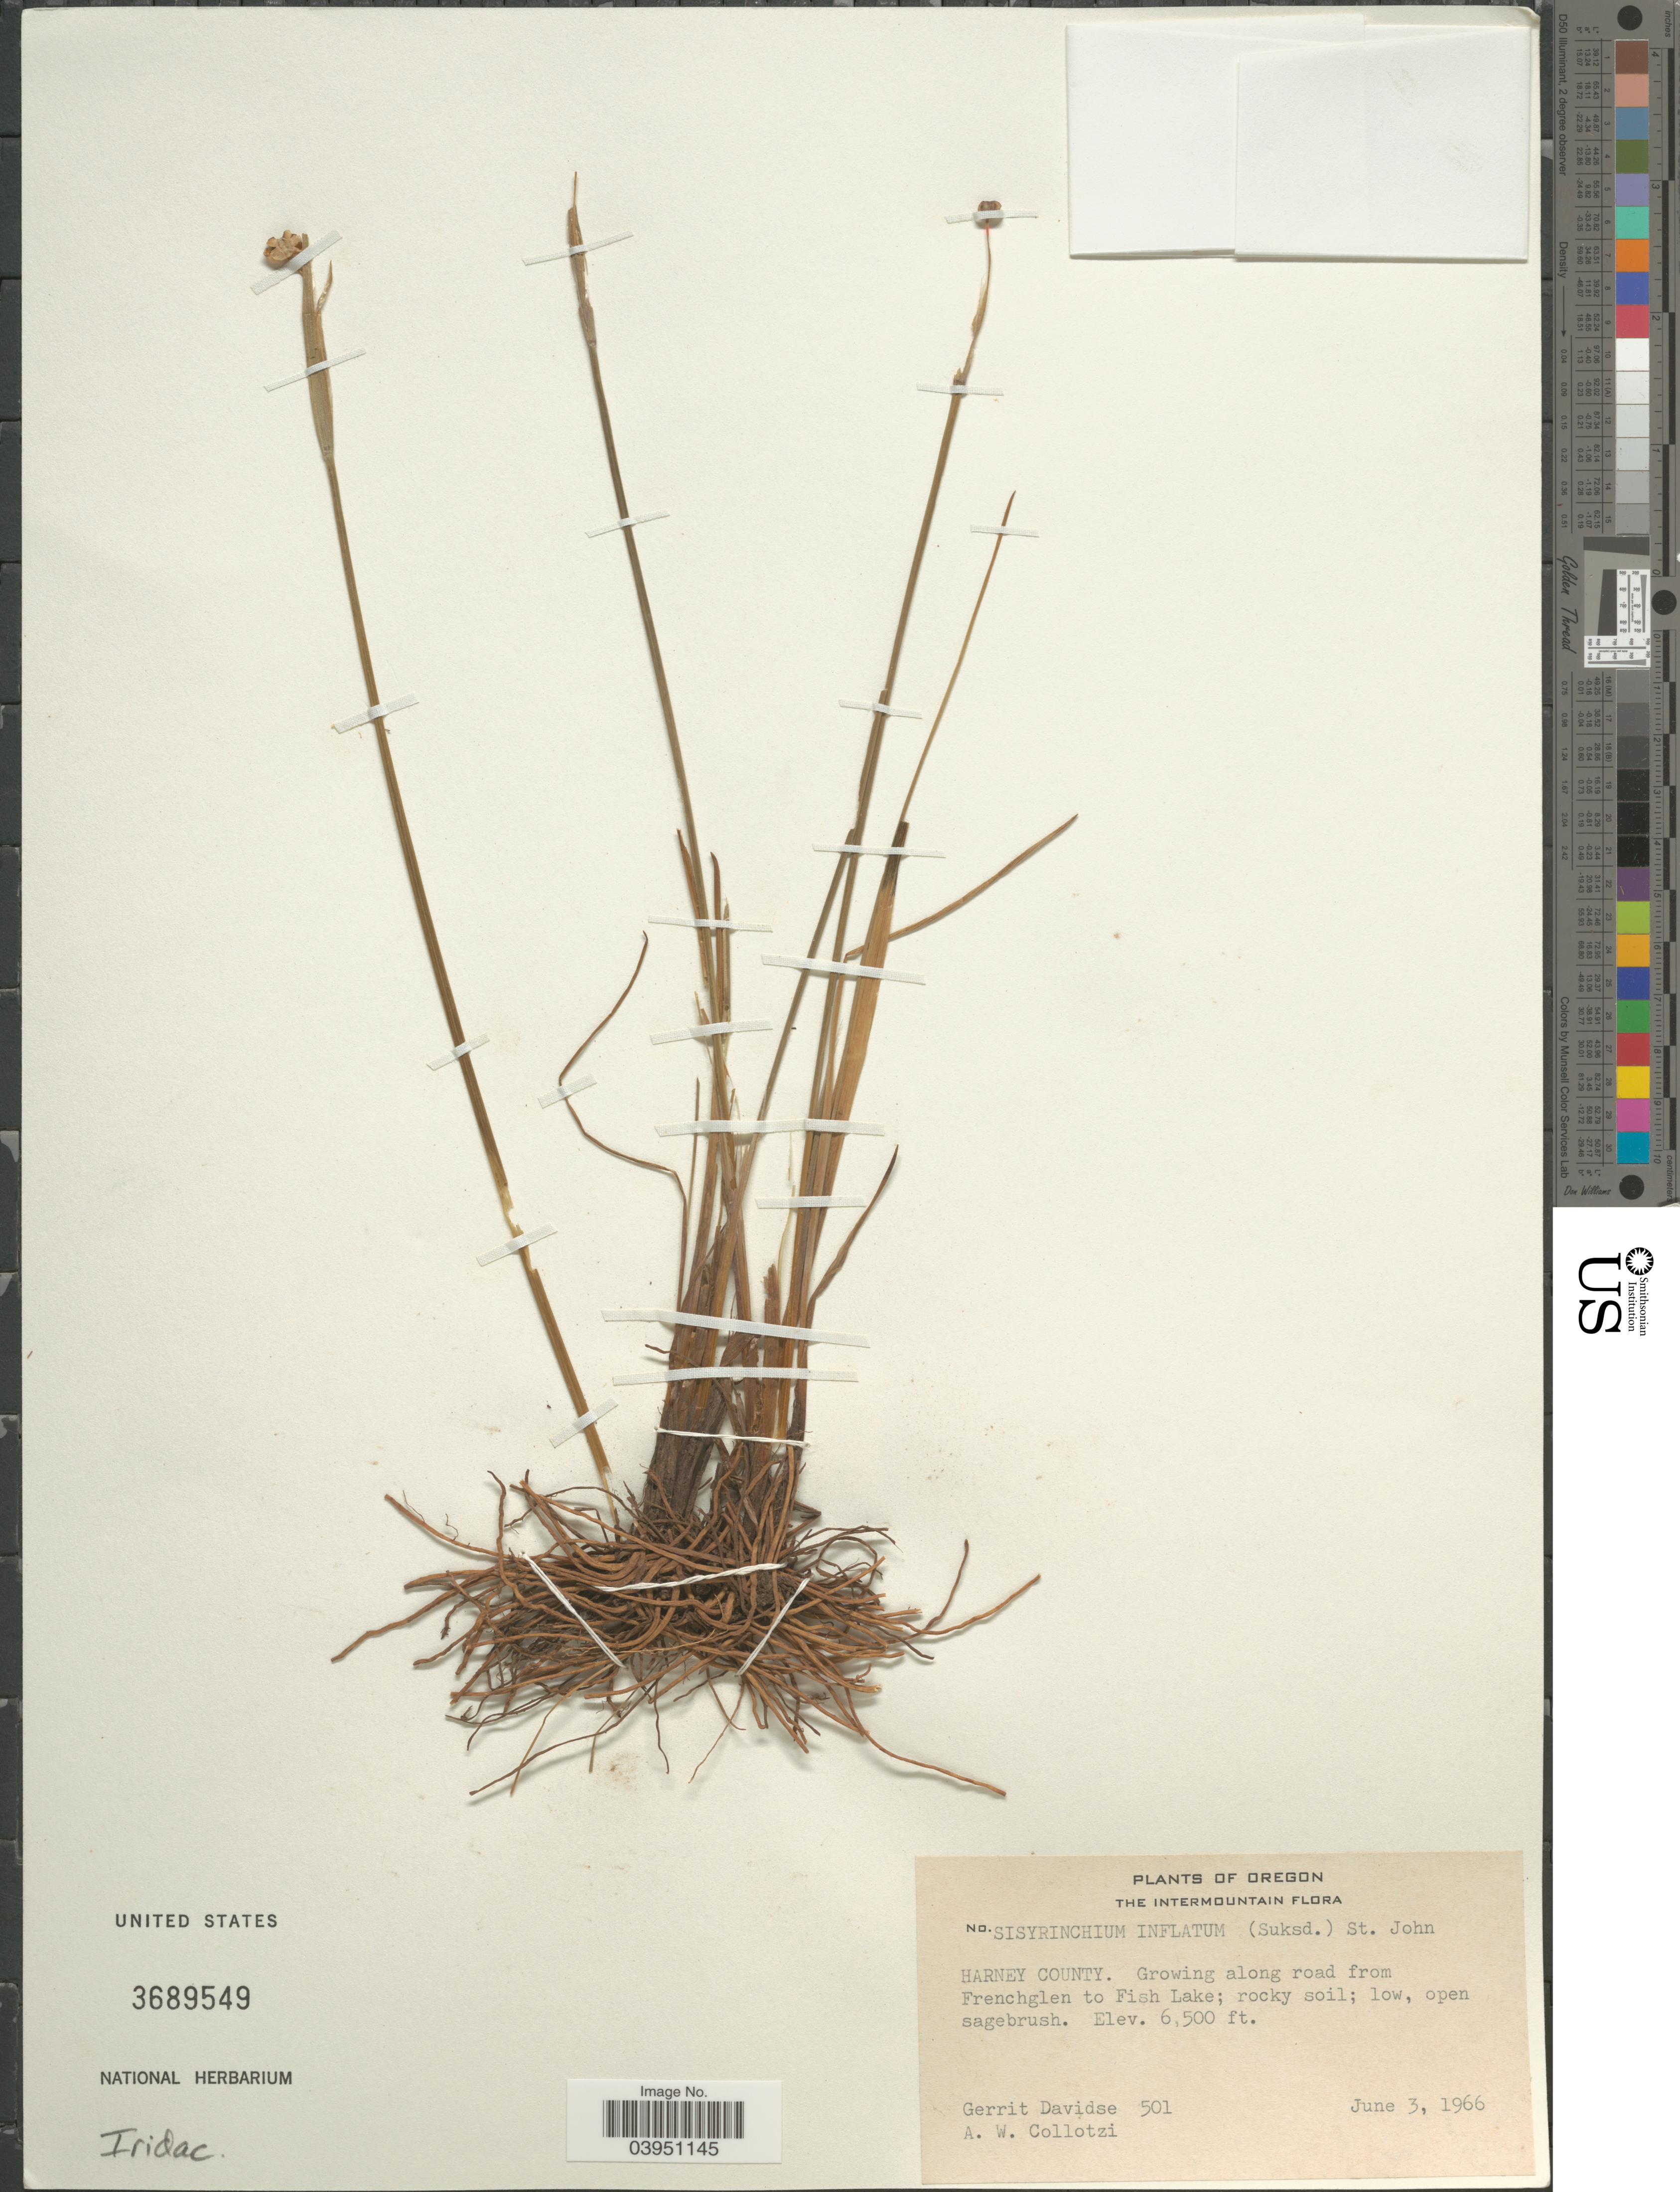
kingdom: Plantae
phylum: Tracheophyta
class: Liliopsida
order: Asparagales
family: Iridaceae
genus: Sisyrinchium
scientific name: Sisyrinchium inflatum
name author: (Suksd.) H. St. John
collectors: G. Davidse & A. W. Collotzi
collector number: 501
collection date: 1966-06-03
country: United States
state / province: Oregon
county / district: Harney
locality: The Intermountain. Harney County. Growing along road from Frenchglen to Fish Lake; rocky soil; low, open sagebrush.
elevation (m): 1981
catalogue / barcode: US 3689549